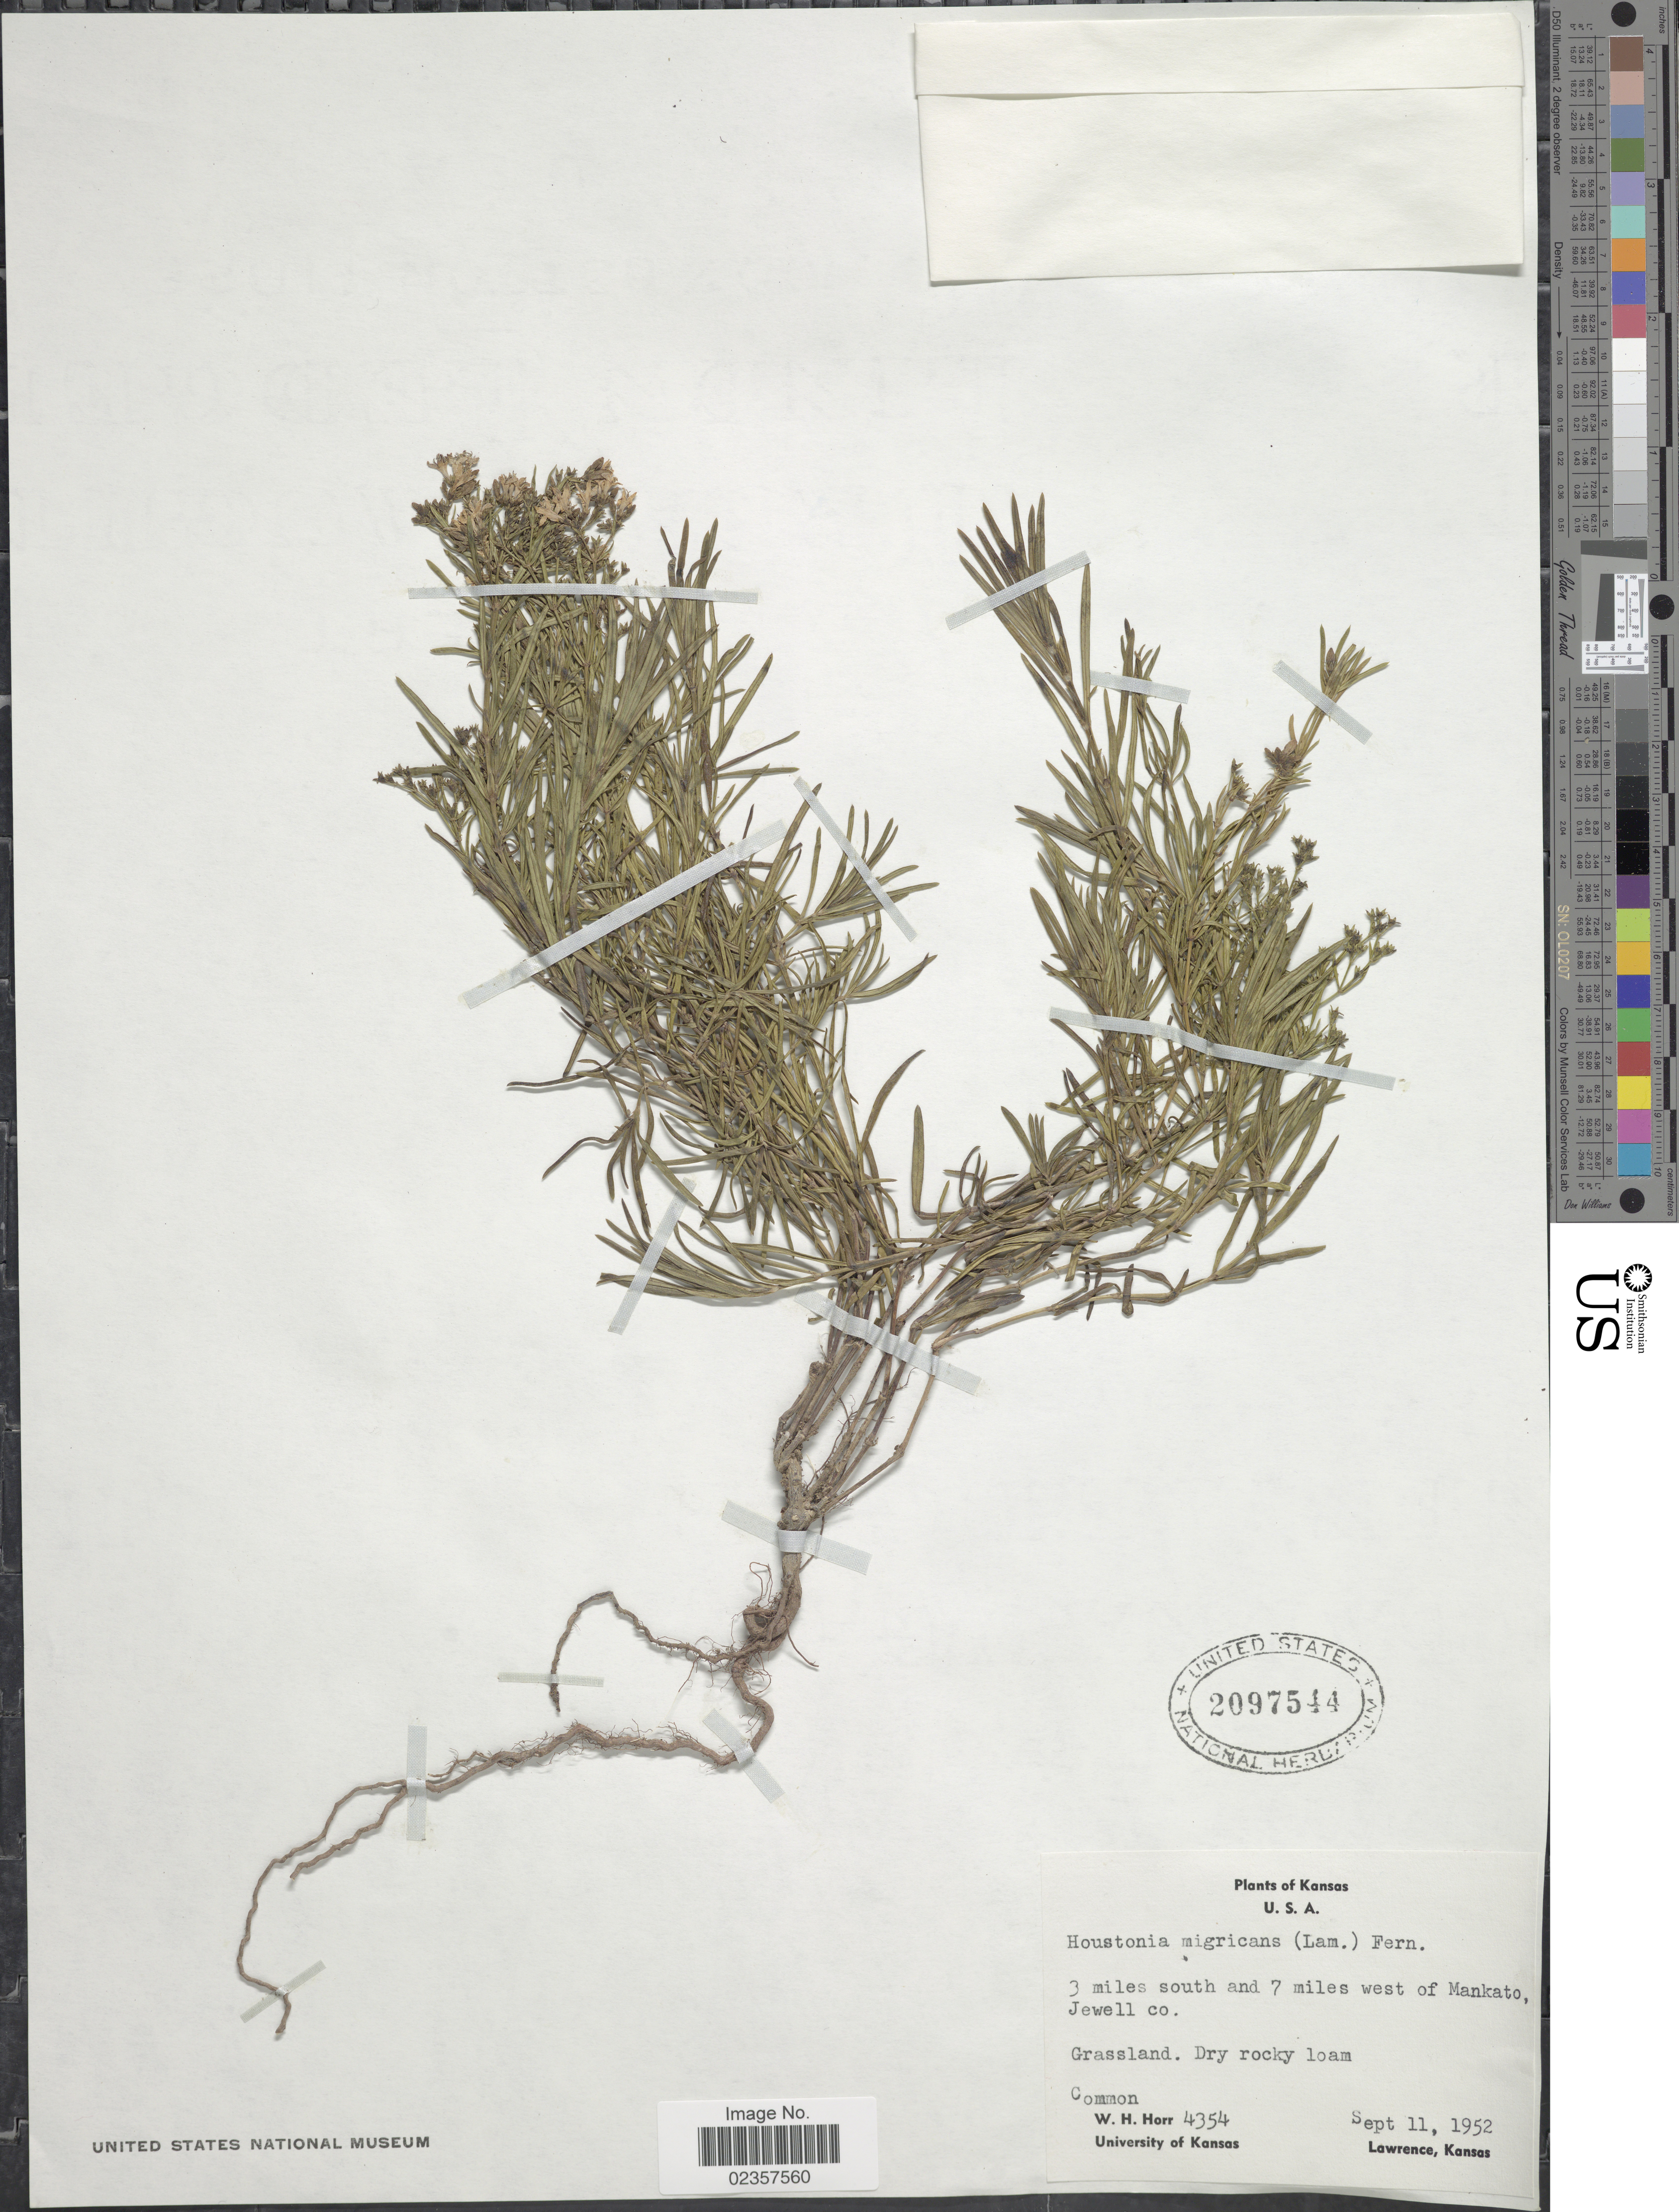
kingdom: Plantae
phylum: Tracheophyta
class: Magnoliopsida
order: Gentianales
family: Rubiaceae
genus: Houstonia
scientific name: Houstonia nigricans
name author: (Lam.) Fernald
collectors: W. H. Horr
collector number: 4354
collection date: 1952-09-11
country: United States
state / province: Kansas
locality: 3 miles south and 7 miles west of Mankato, Jewell Co.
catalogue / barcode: US 2097544